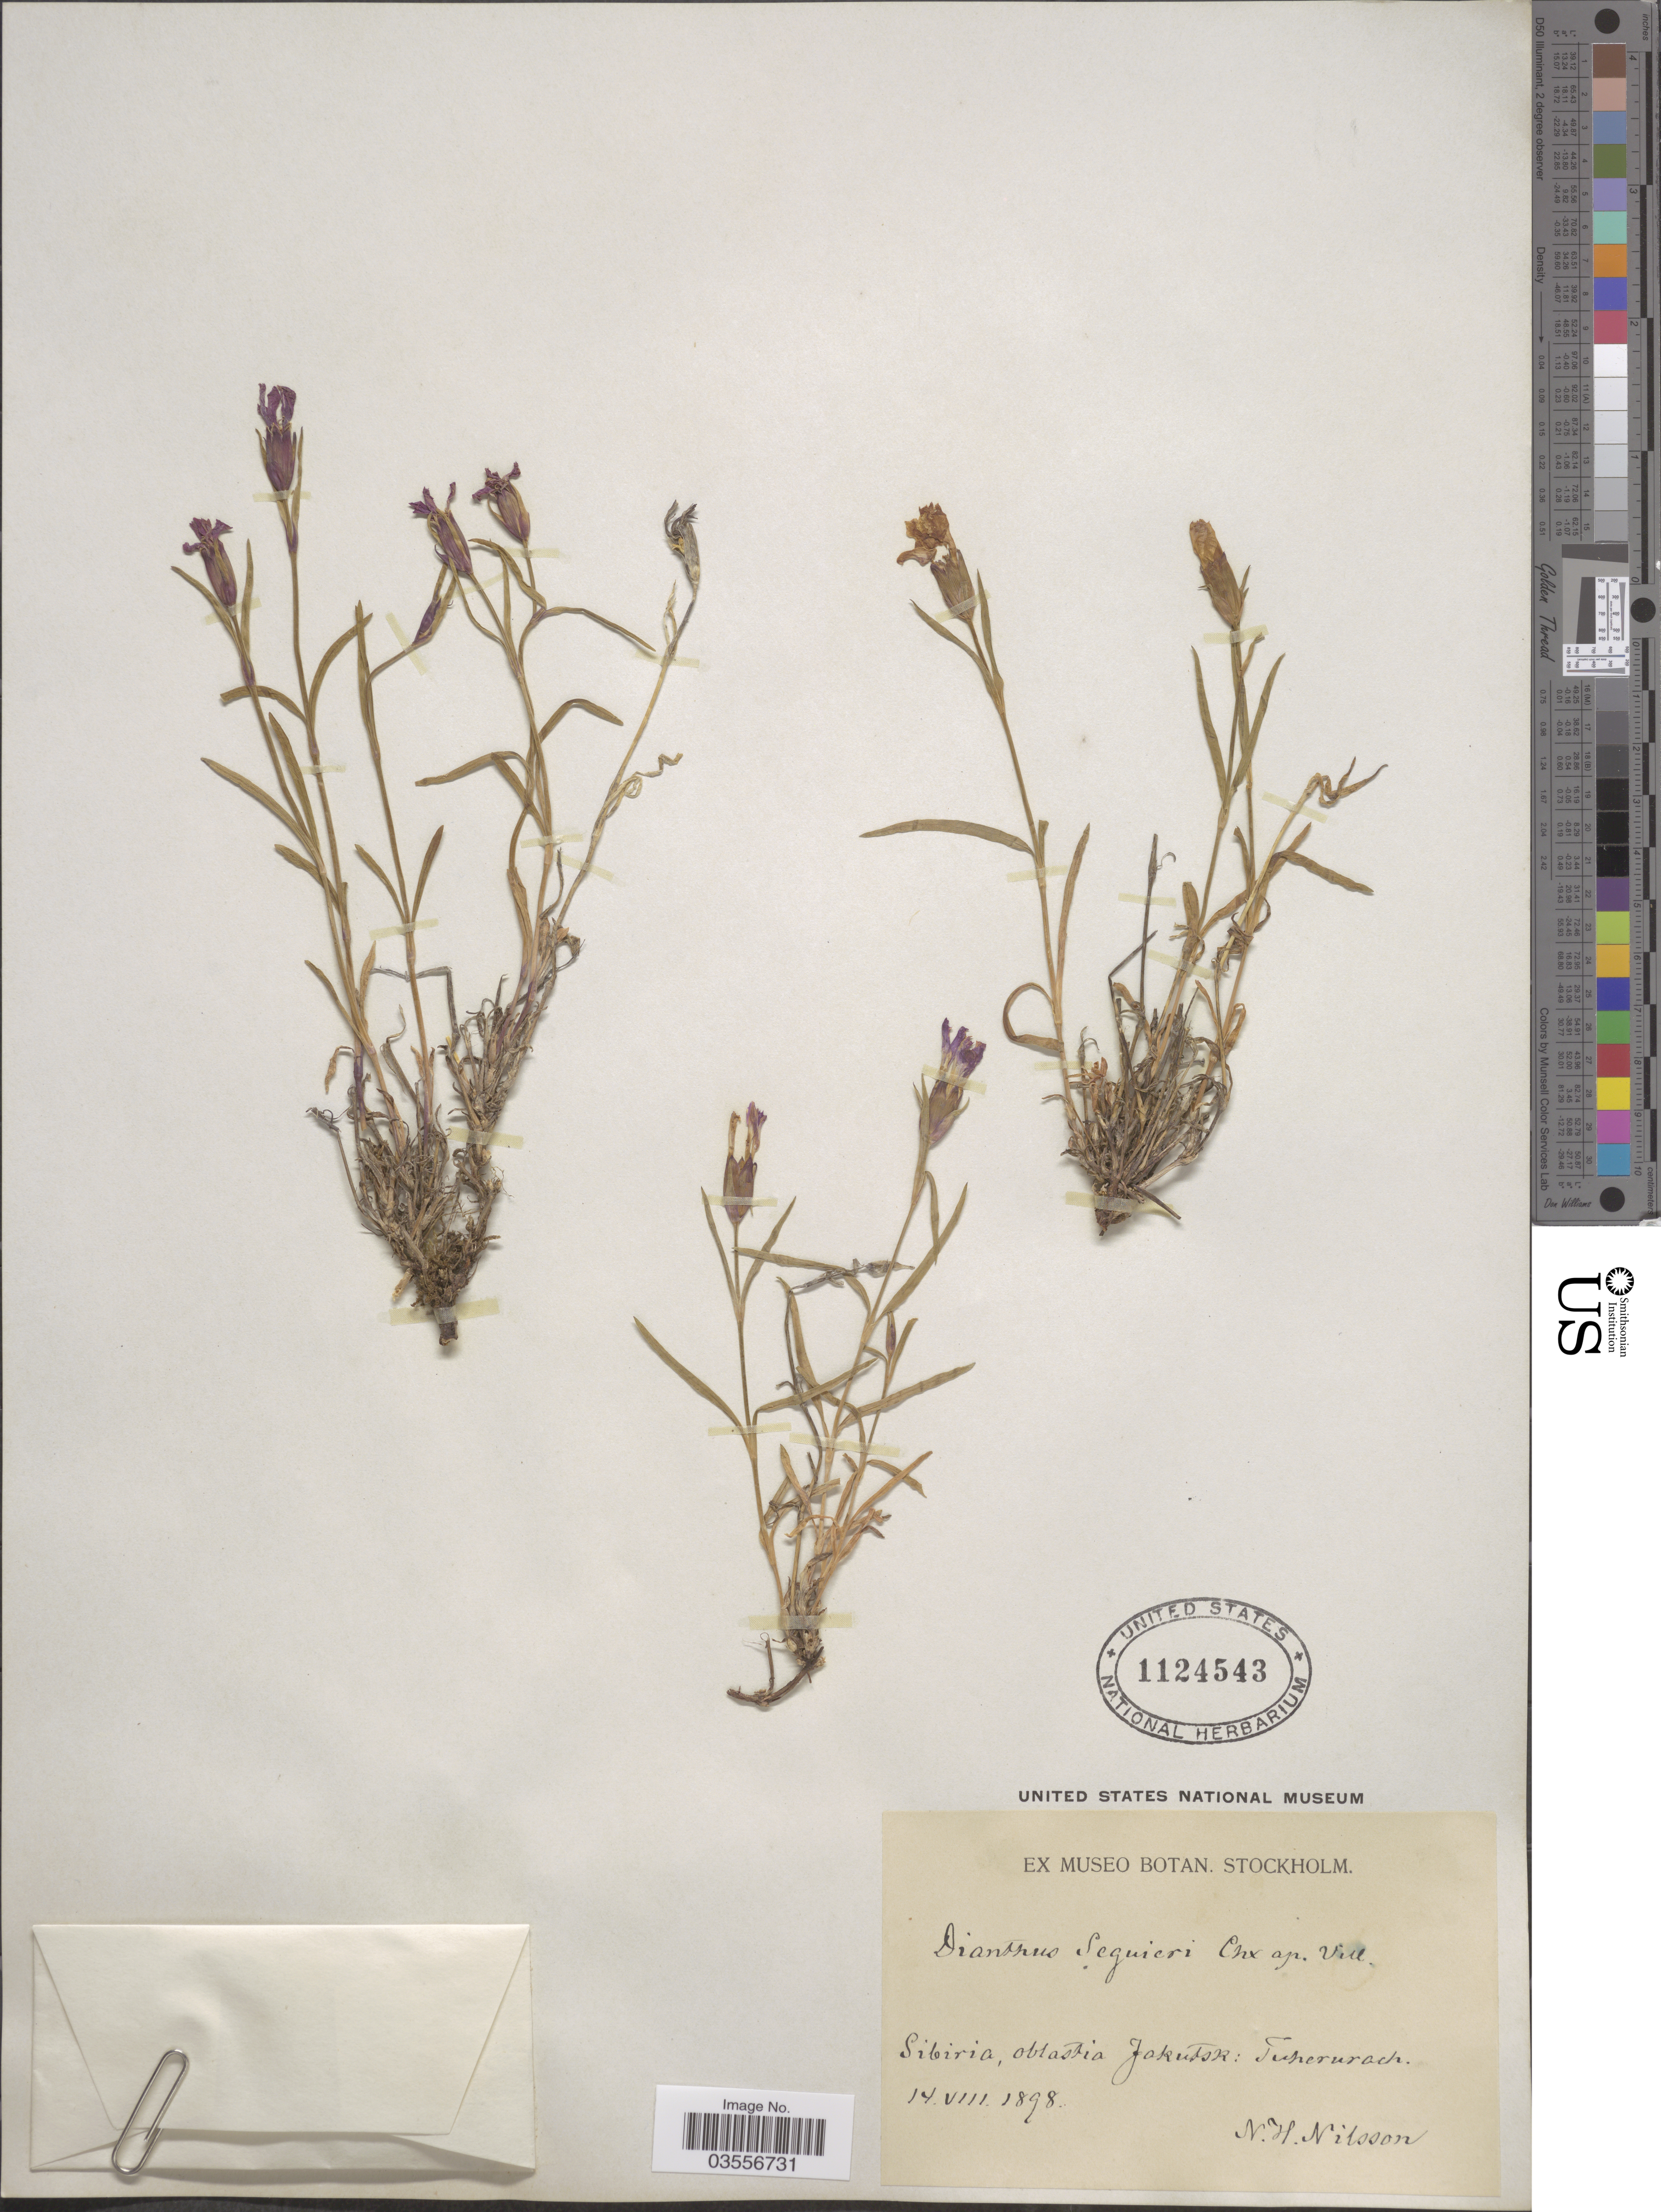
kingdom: Plantae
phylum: Tracheophyta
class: Magnoliopsida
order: Caryophyllales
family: Caryophyllaceae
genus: Dianthus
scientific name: Dianthus seguieri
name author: Vill.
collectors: N. H. Nilsson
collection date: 1898-08-14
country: Russian Federation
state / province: Sakha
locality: Sibiria, oblastia Jakutsk: Tuherurach.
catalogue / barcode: US 1124543